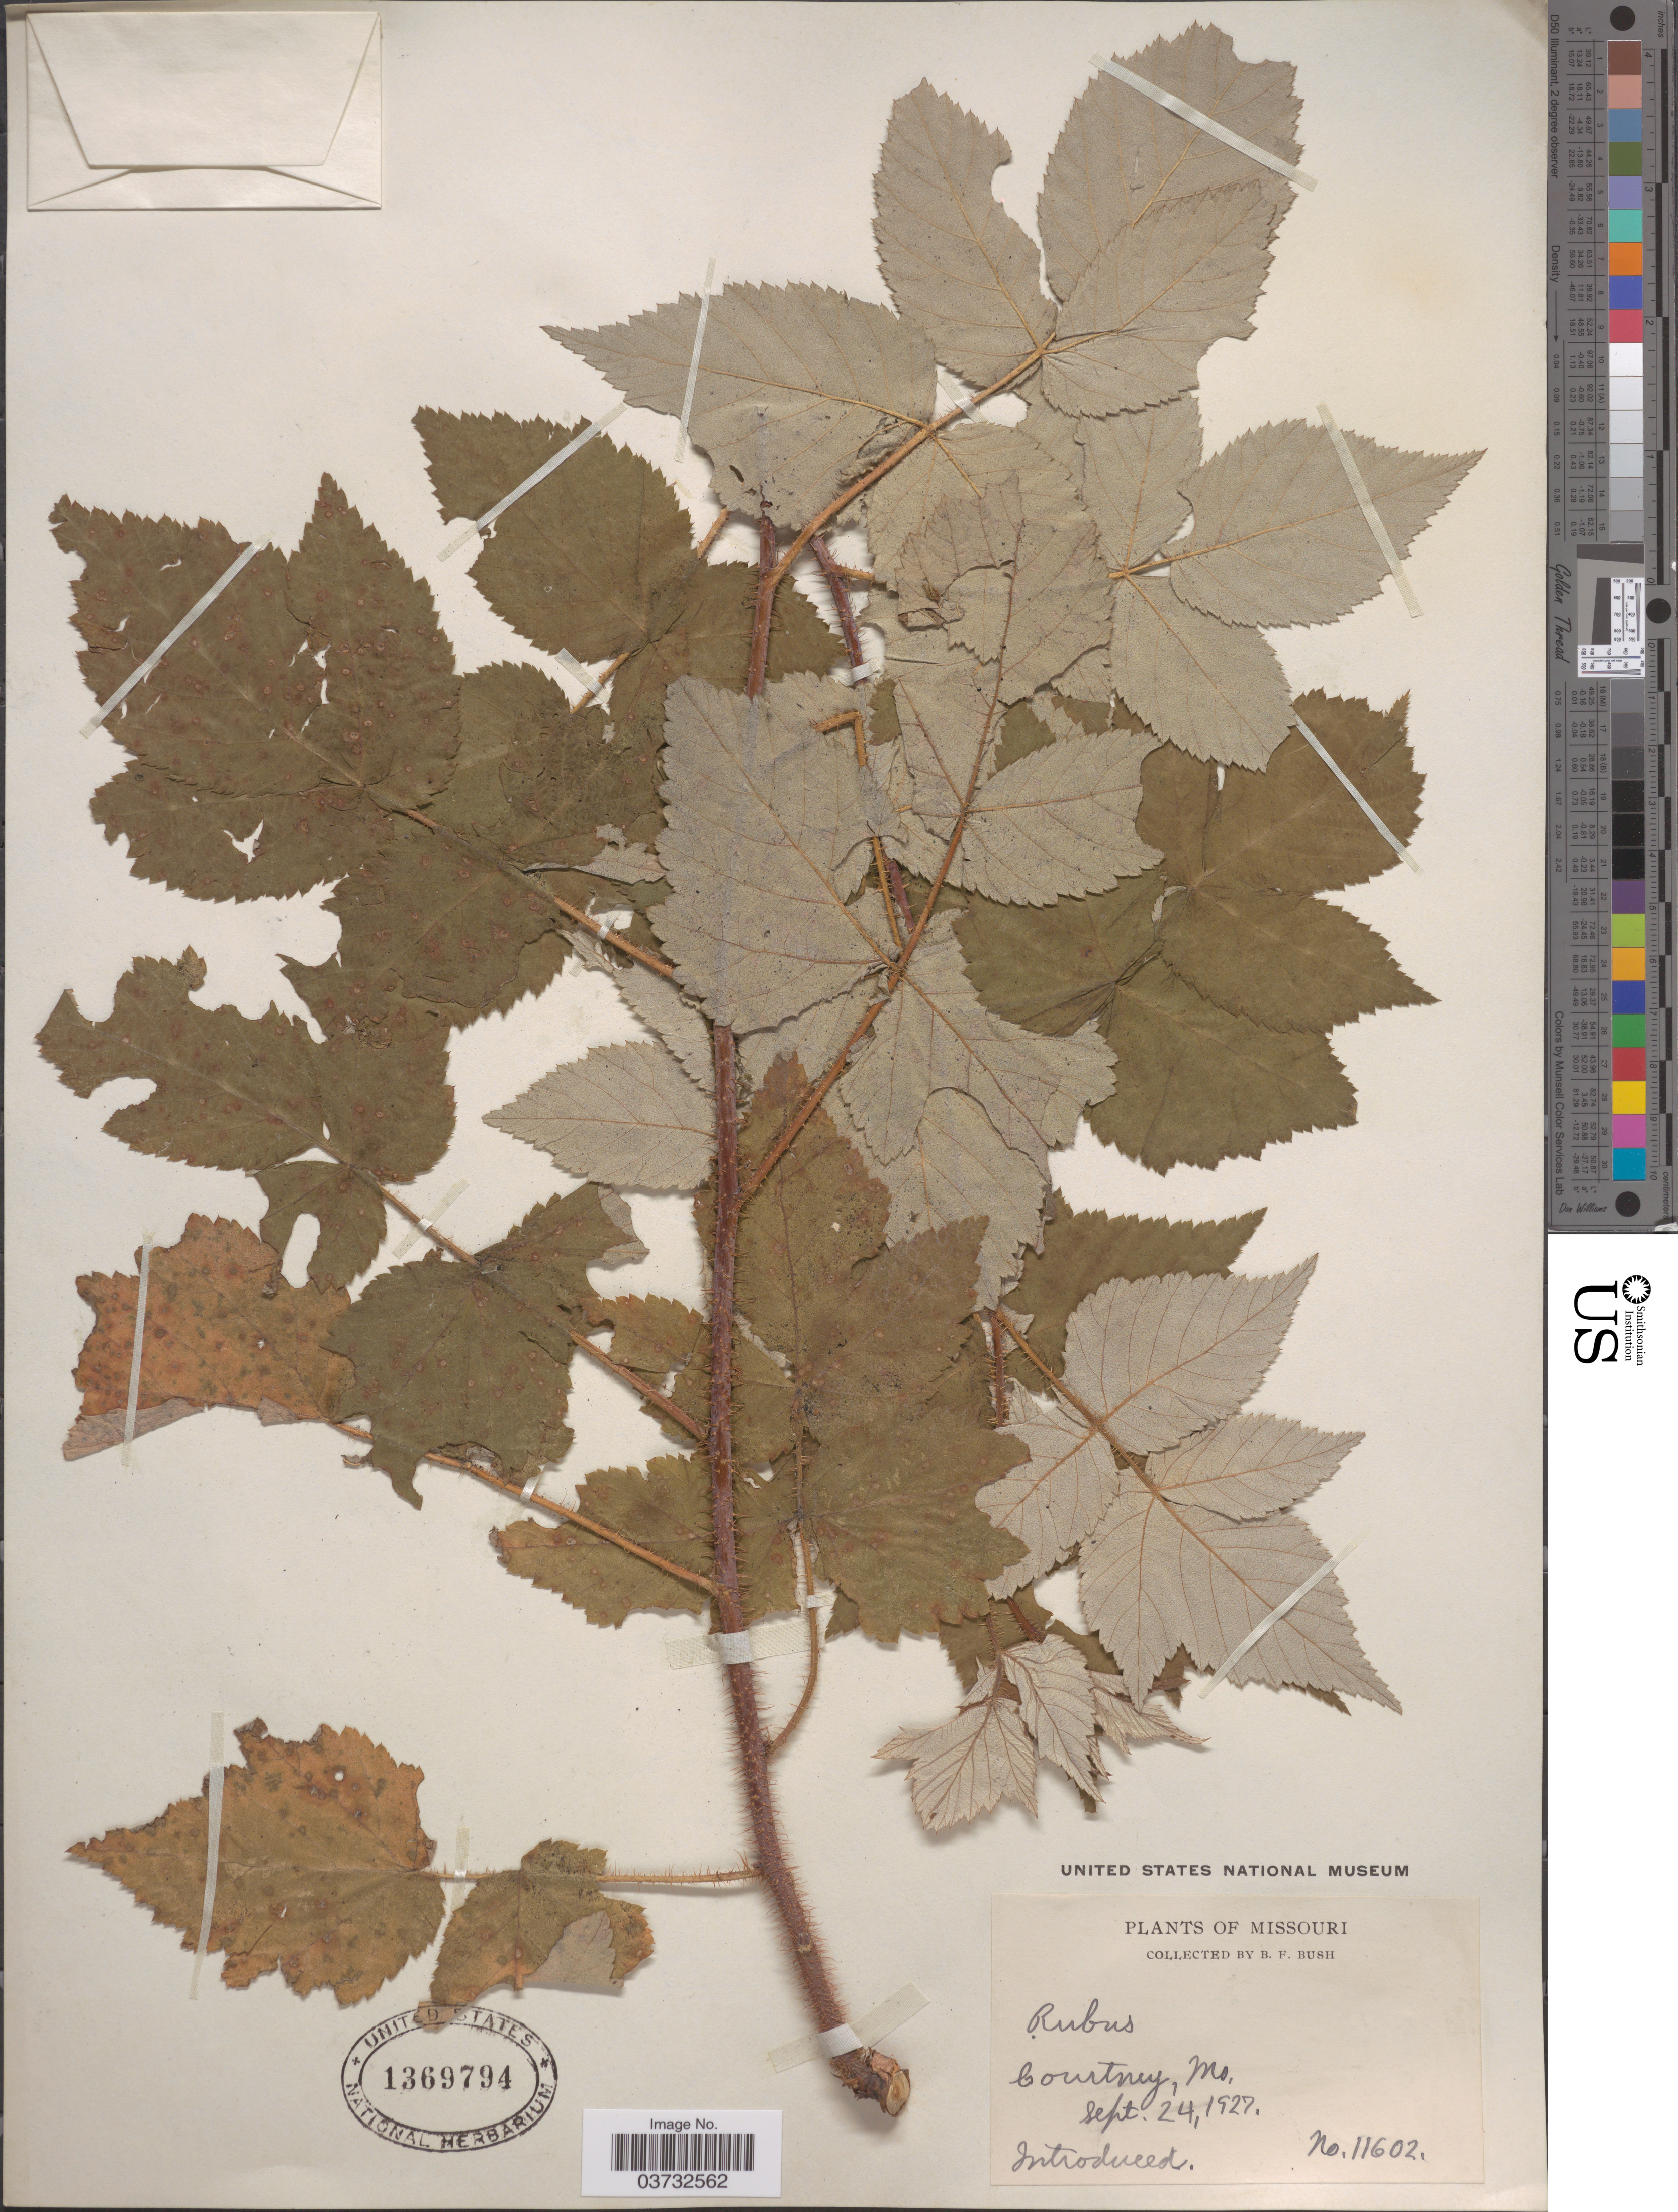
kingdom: Plantae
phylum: Tracheophyta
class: Magnoliopsida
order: Rosales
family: Rosaceae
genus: Rubus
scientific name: Rubus sp.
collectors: B. F. Bush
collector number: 11602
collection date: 1927-09-24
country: United States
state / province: Missouri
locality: Courtney.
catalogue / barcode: US 1369794